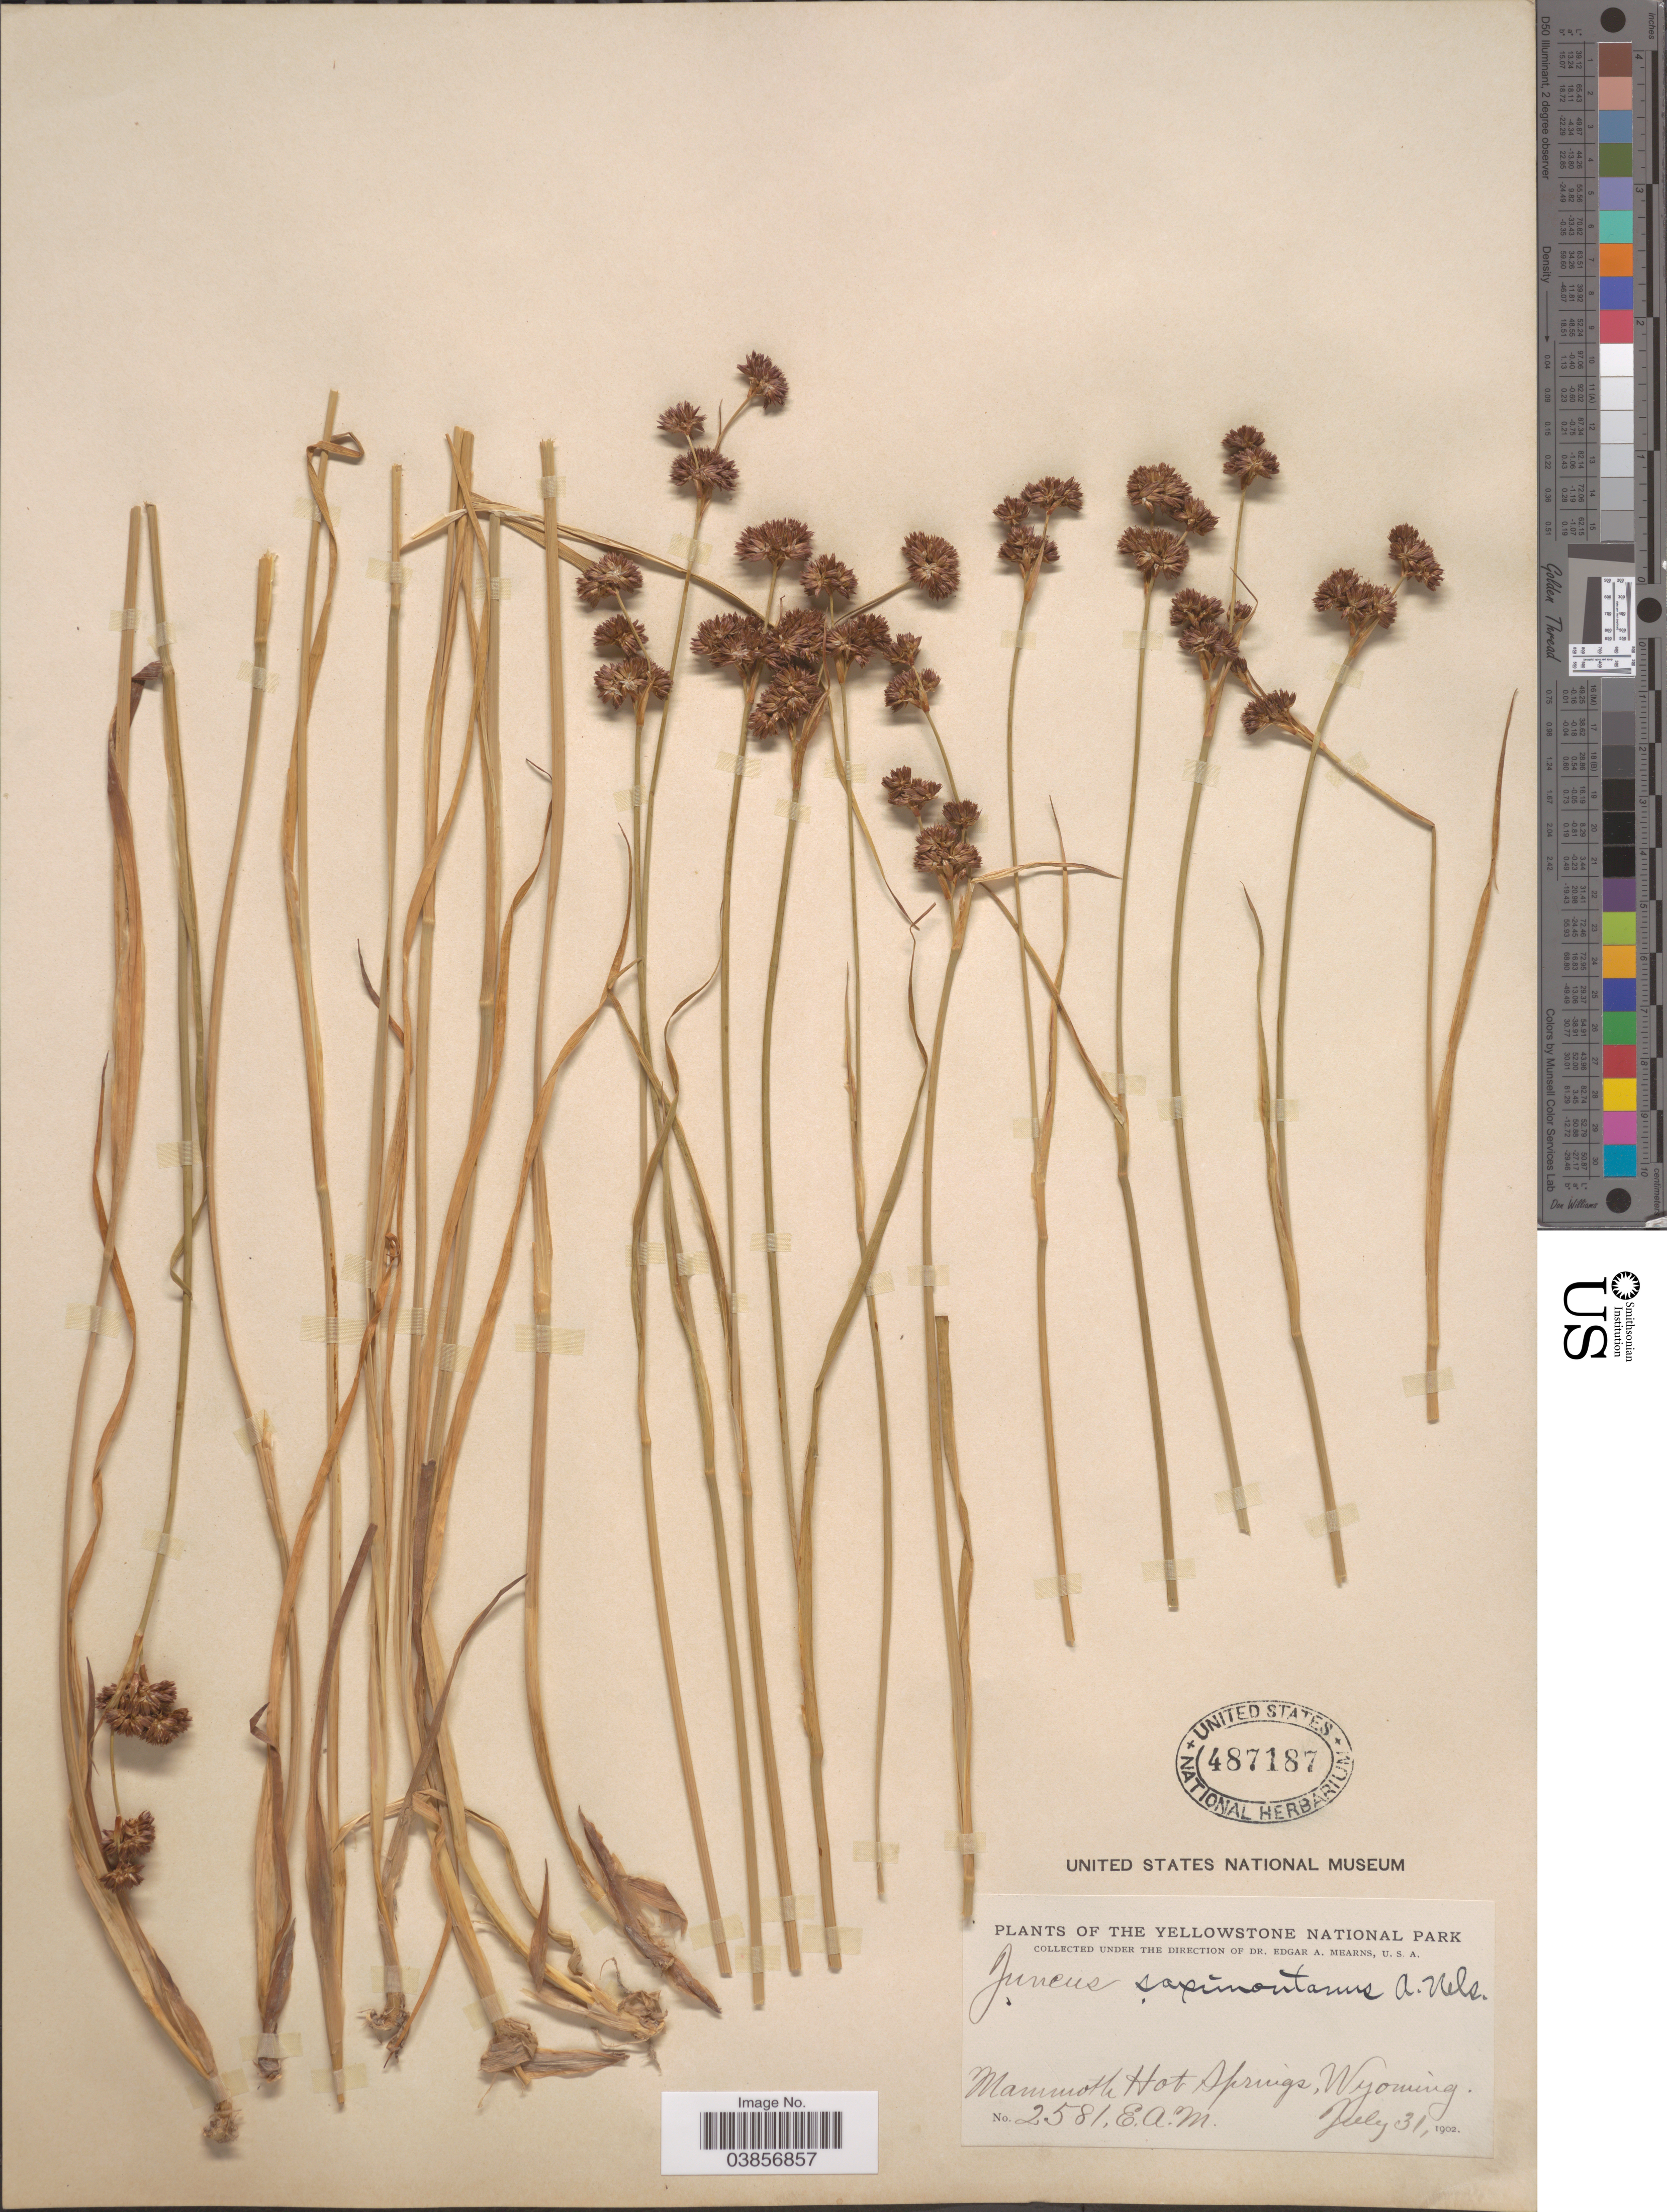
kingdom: Plantae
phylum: Tracheophyta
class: Liliopsida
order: Poales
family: Juncaceae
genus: Juncus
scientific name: Juncus saximontanus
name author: A. Nelson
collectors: E. A. Mearns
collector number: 2581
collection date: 1902-07-31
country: United States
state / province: Wyoming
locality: The Yellowstone National Park. Mammoth Hot Springs.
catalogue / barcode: US 487187